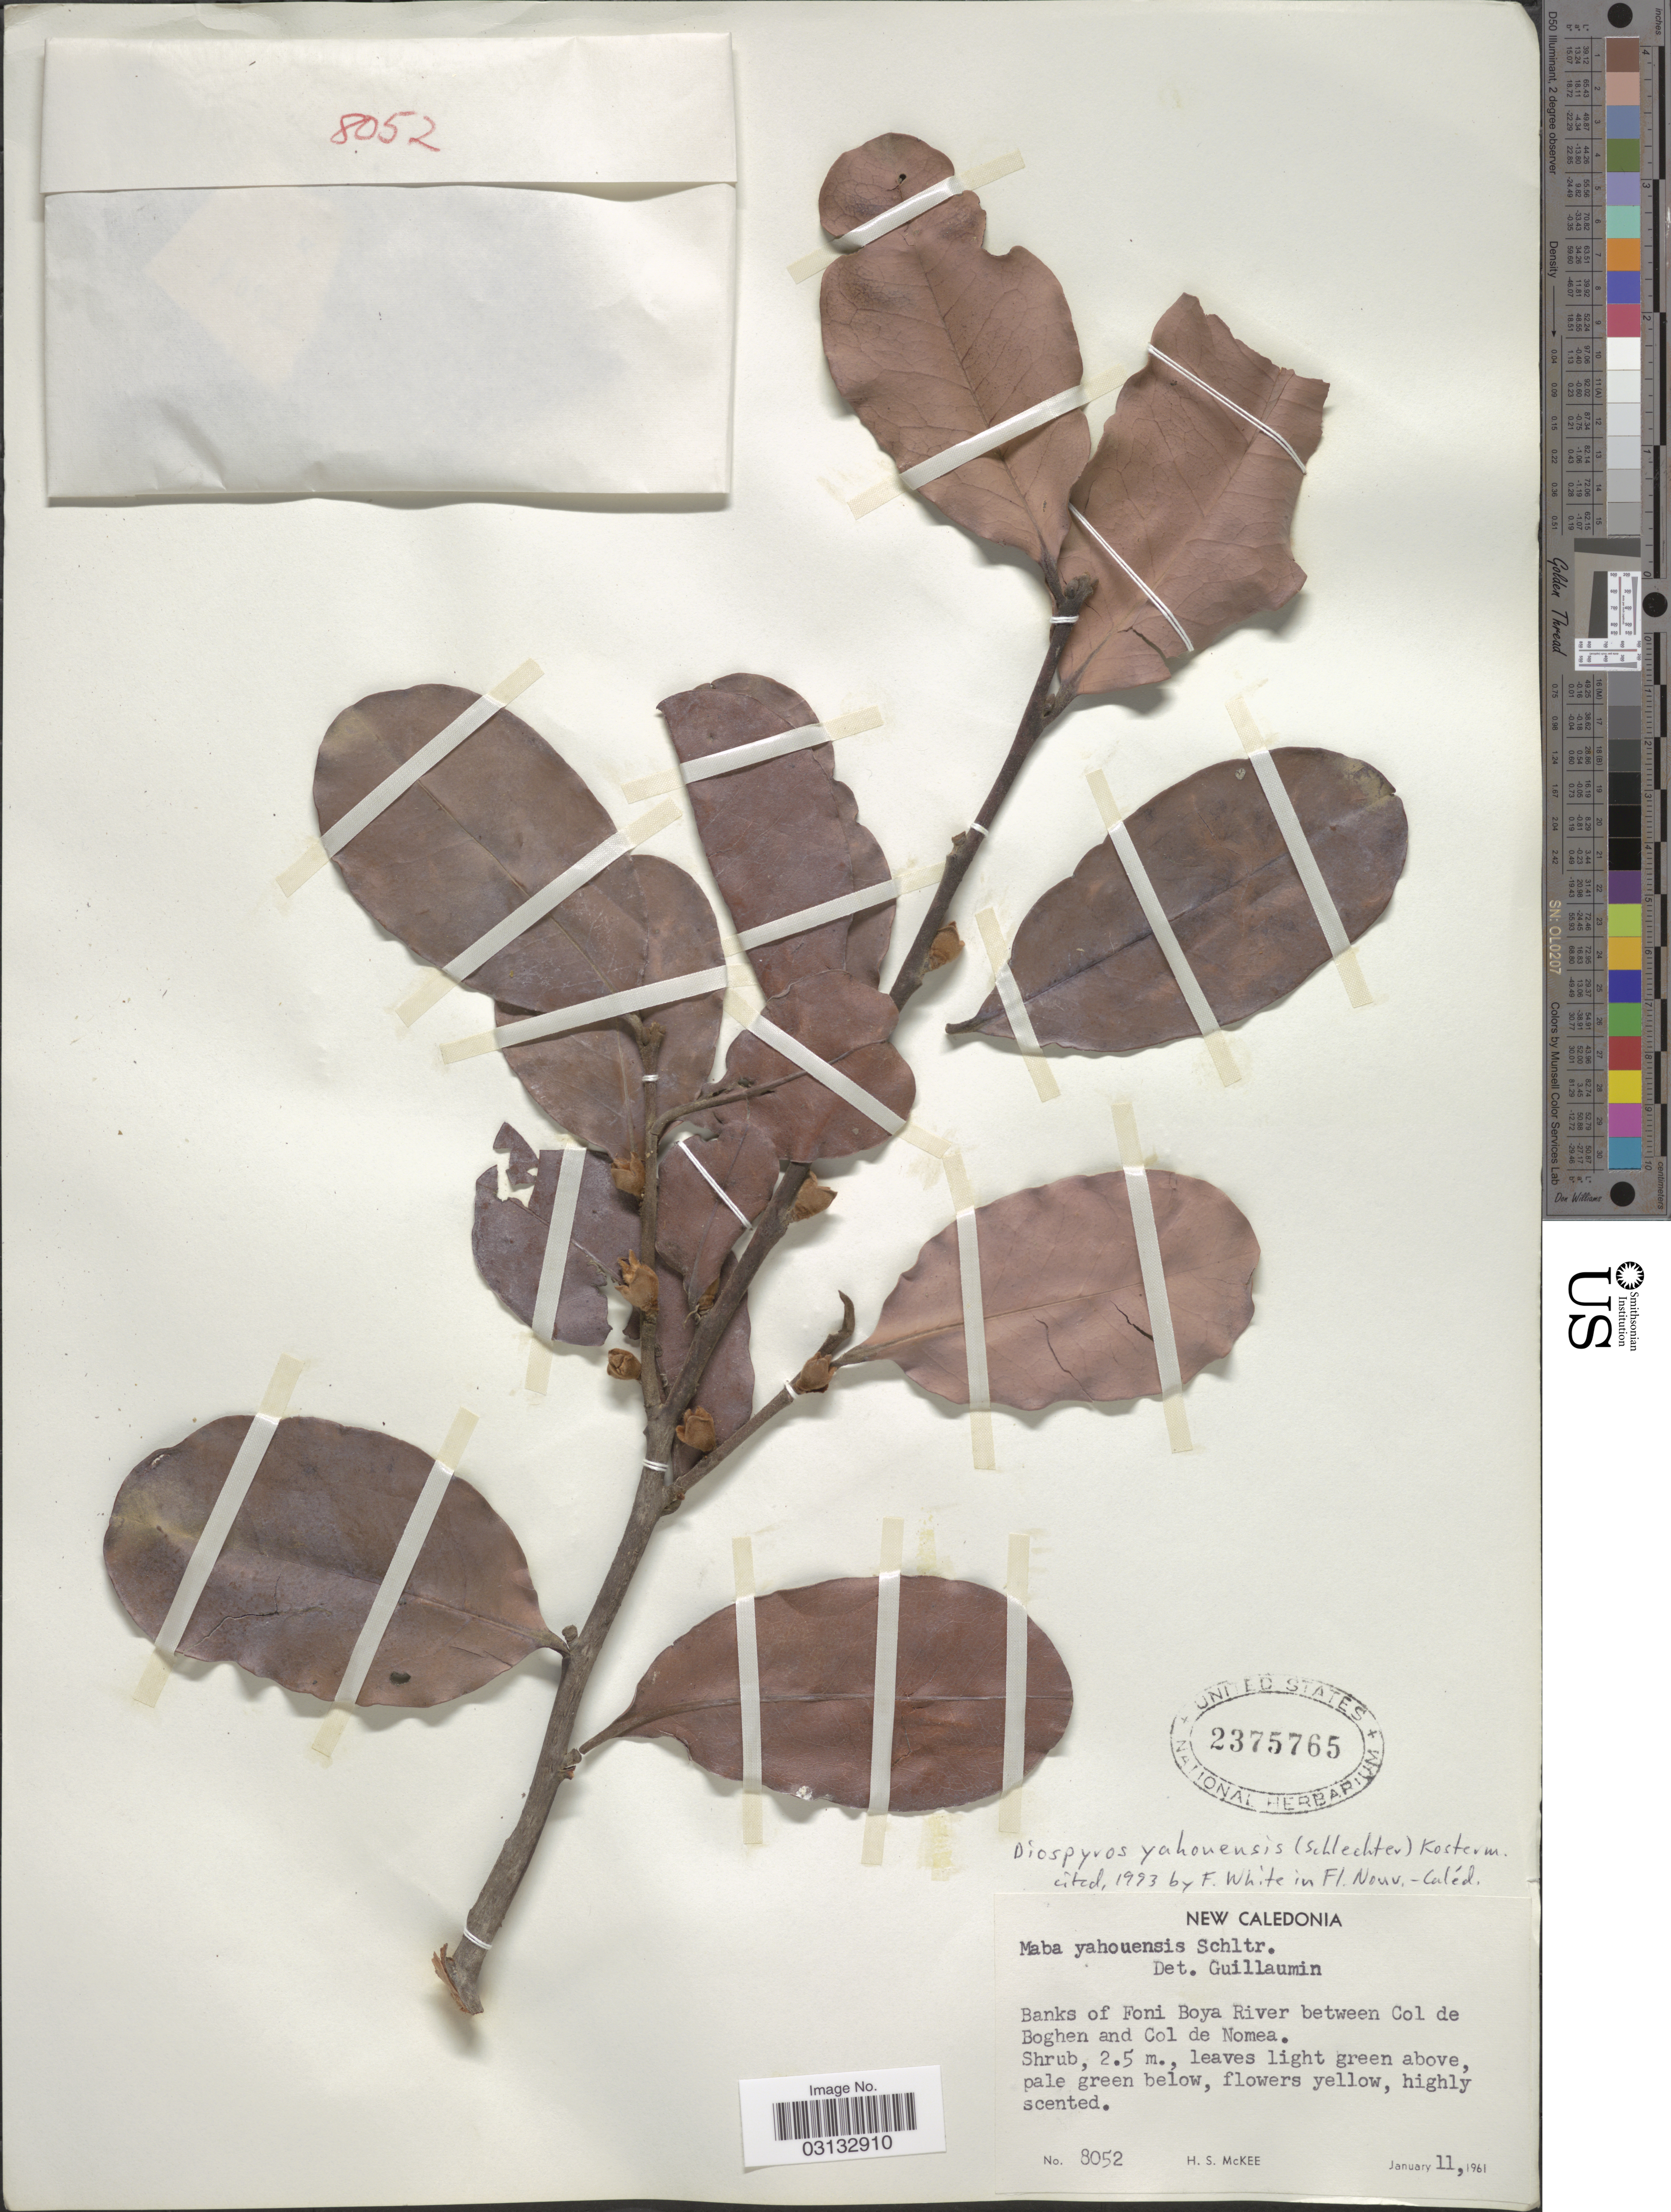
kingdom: Plantae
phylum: Tracheophyta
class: Magnoliopsida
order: Ericales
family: Ebenaceae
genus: Diospyros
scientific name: Diospyros yaouhensis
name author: (Schltr.) Kosterm.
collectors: H. S. McKee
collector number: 8052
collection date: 1961-01-11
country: New Caledonia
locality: Banks of Foni Boya River between Col de Boghen and Col de Nomea.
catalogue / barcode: US 2375765